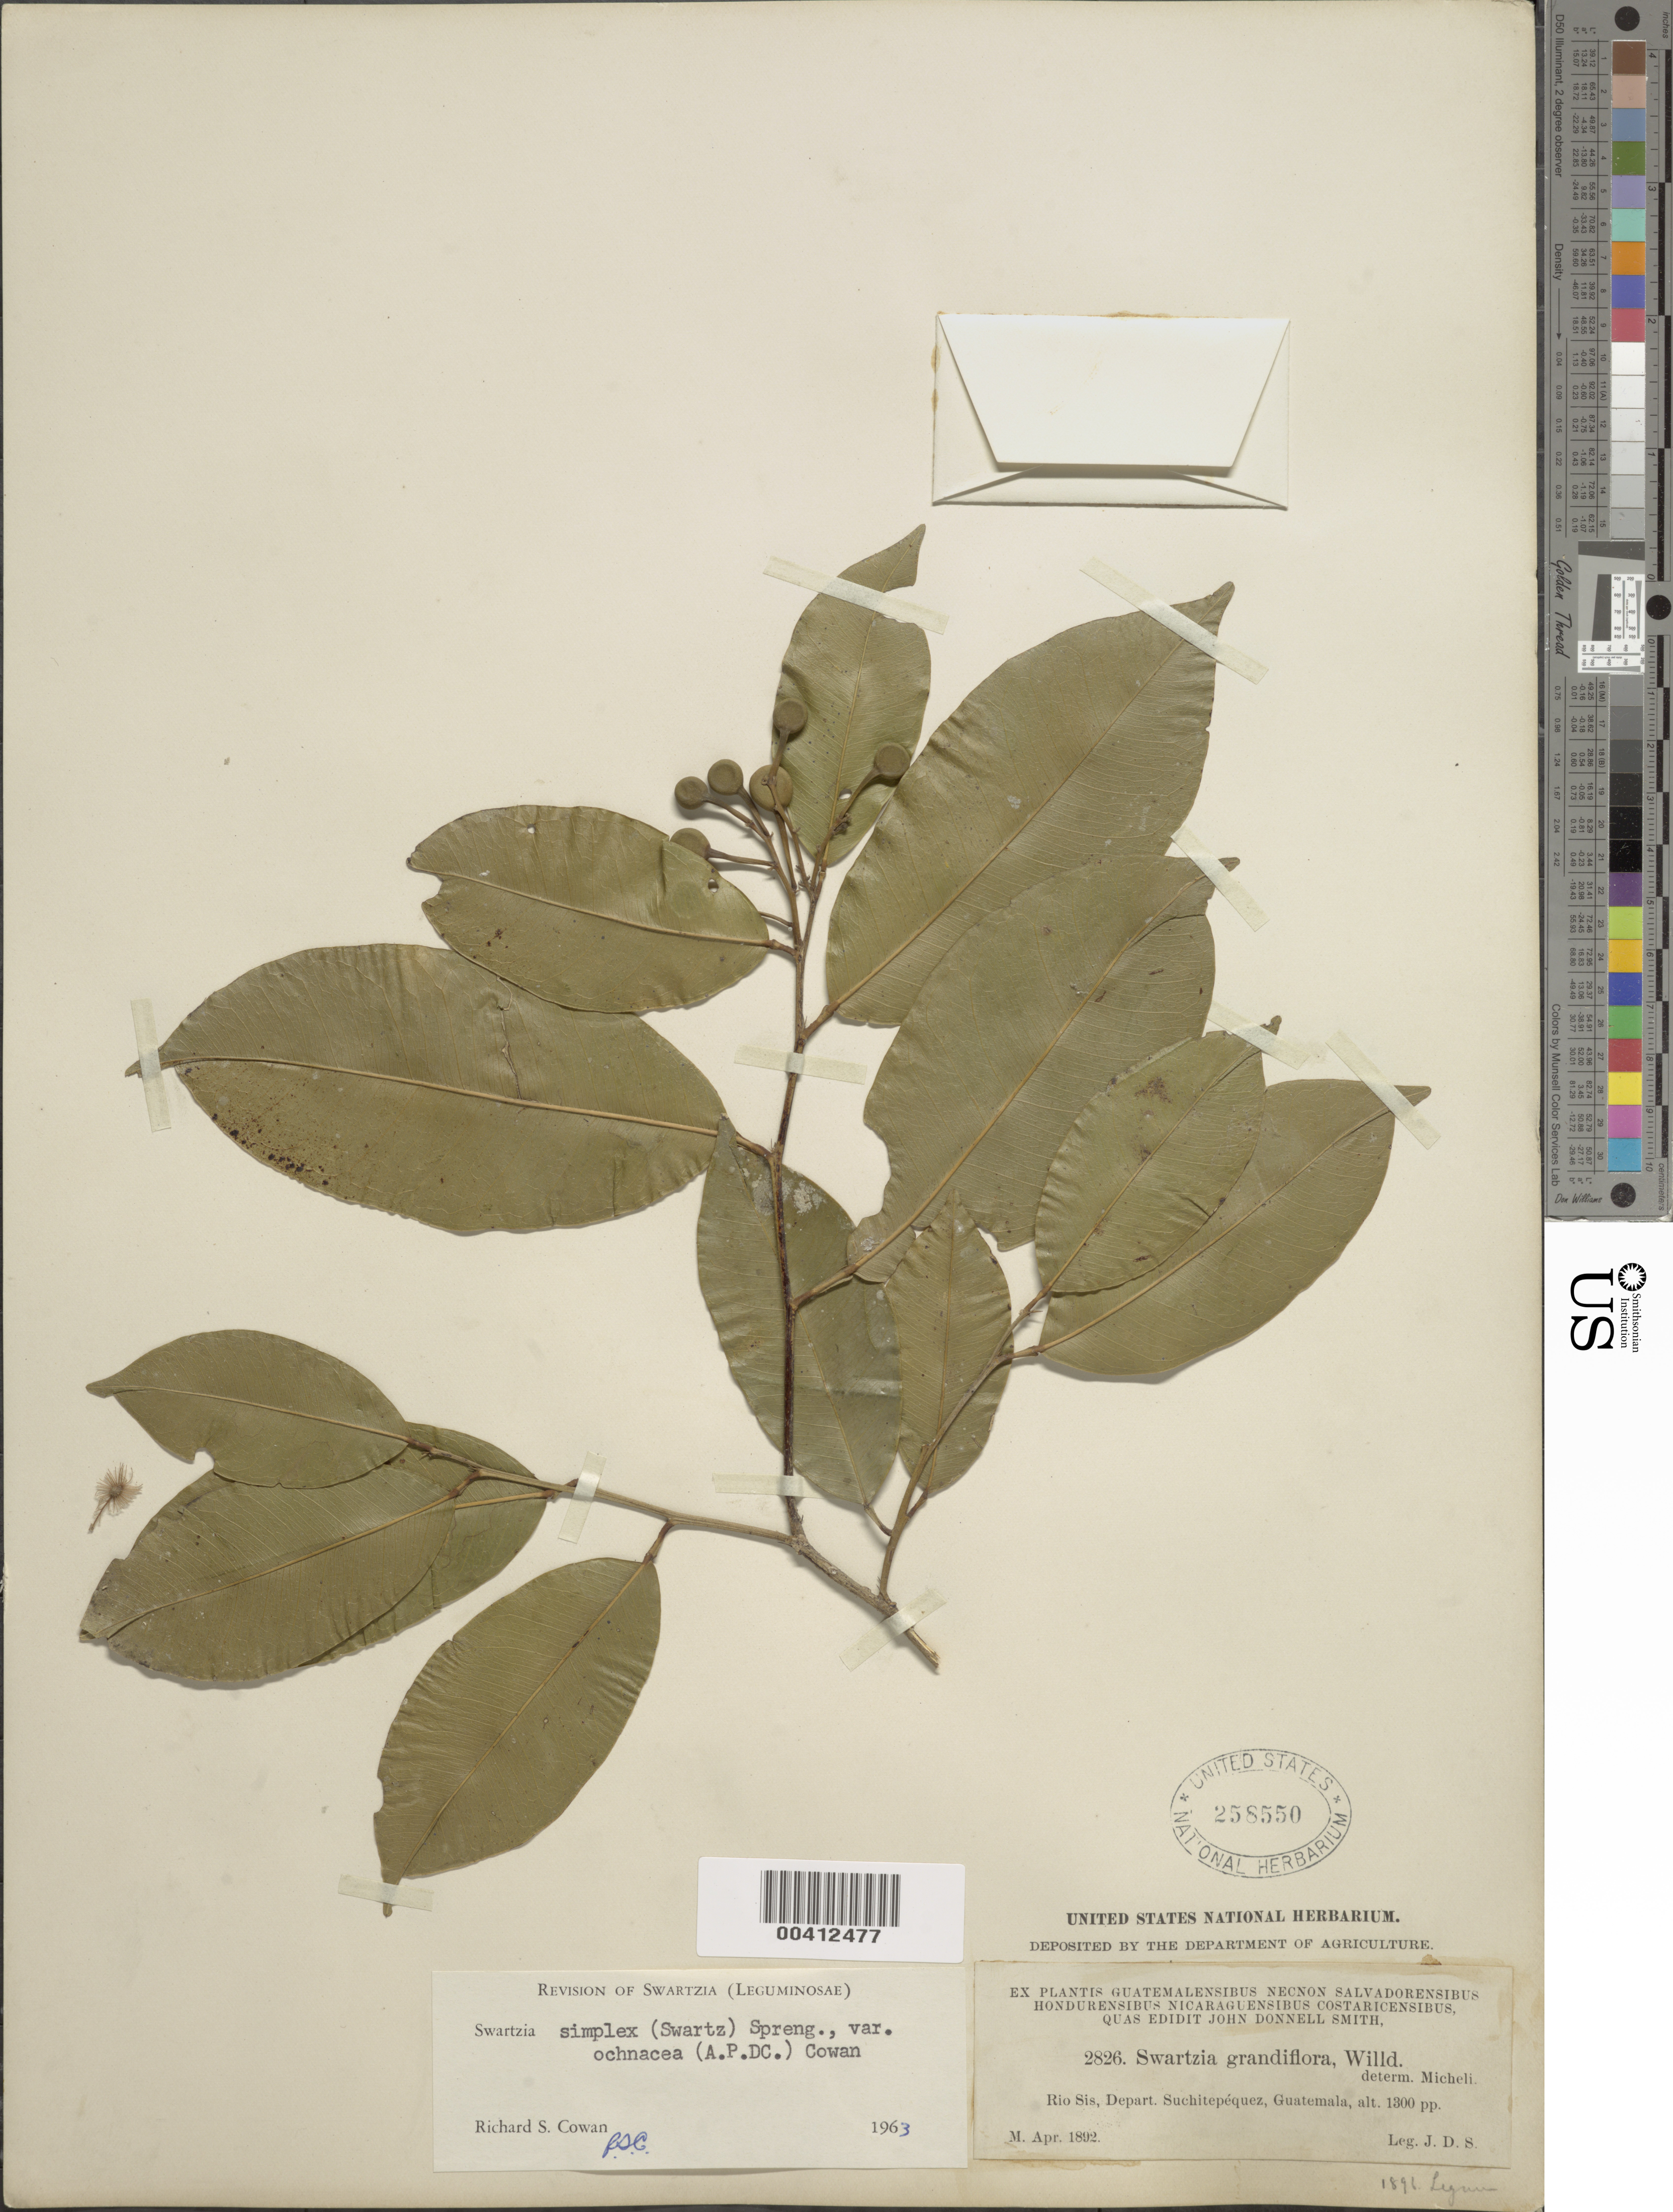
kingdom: Plantae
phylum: Tracheophyta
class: Magnoliopsida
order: Fabales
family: Fabaceae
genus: Swartzia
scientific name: Swartzia simplex var. ochnacea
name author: (DC.) R.S. Cowan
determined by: Cowan, R. S.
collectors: J. Donnell Smith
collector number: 2826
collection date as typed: Apr 1892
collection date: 1892-04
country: Guatemala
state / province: Suchitepéquez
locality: Rio sis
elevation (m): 396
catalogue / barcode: US 258550